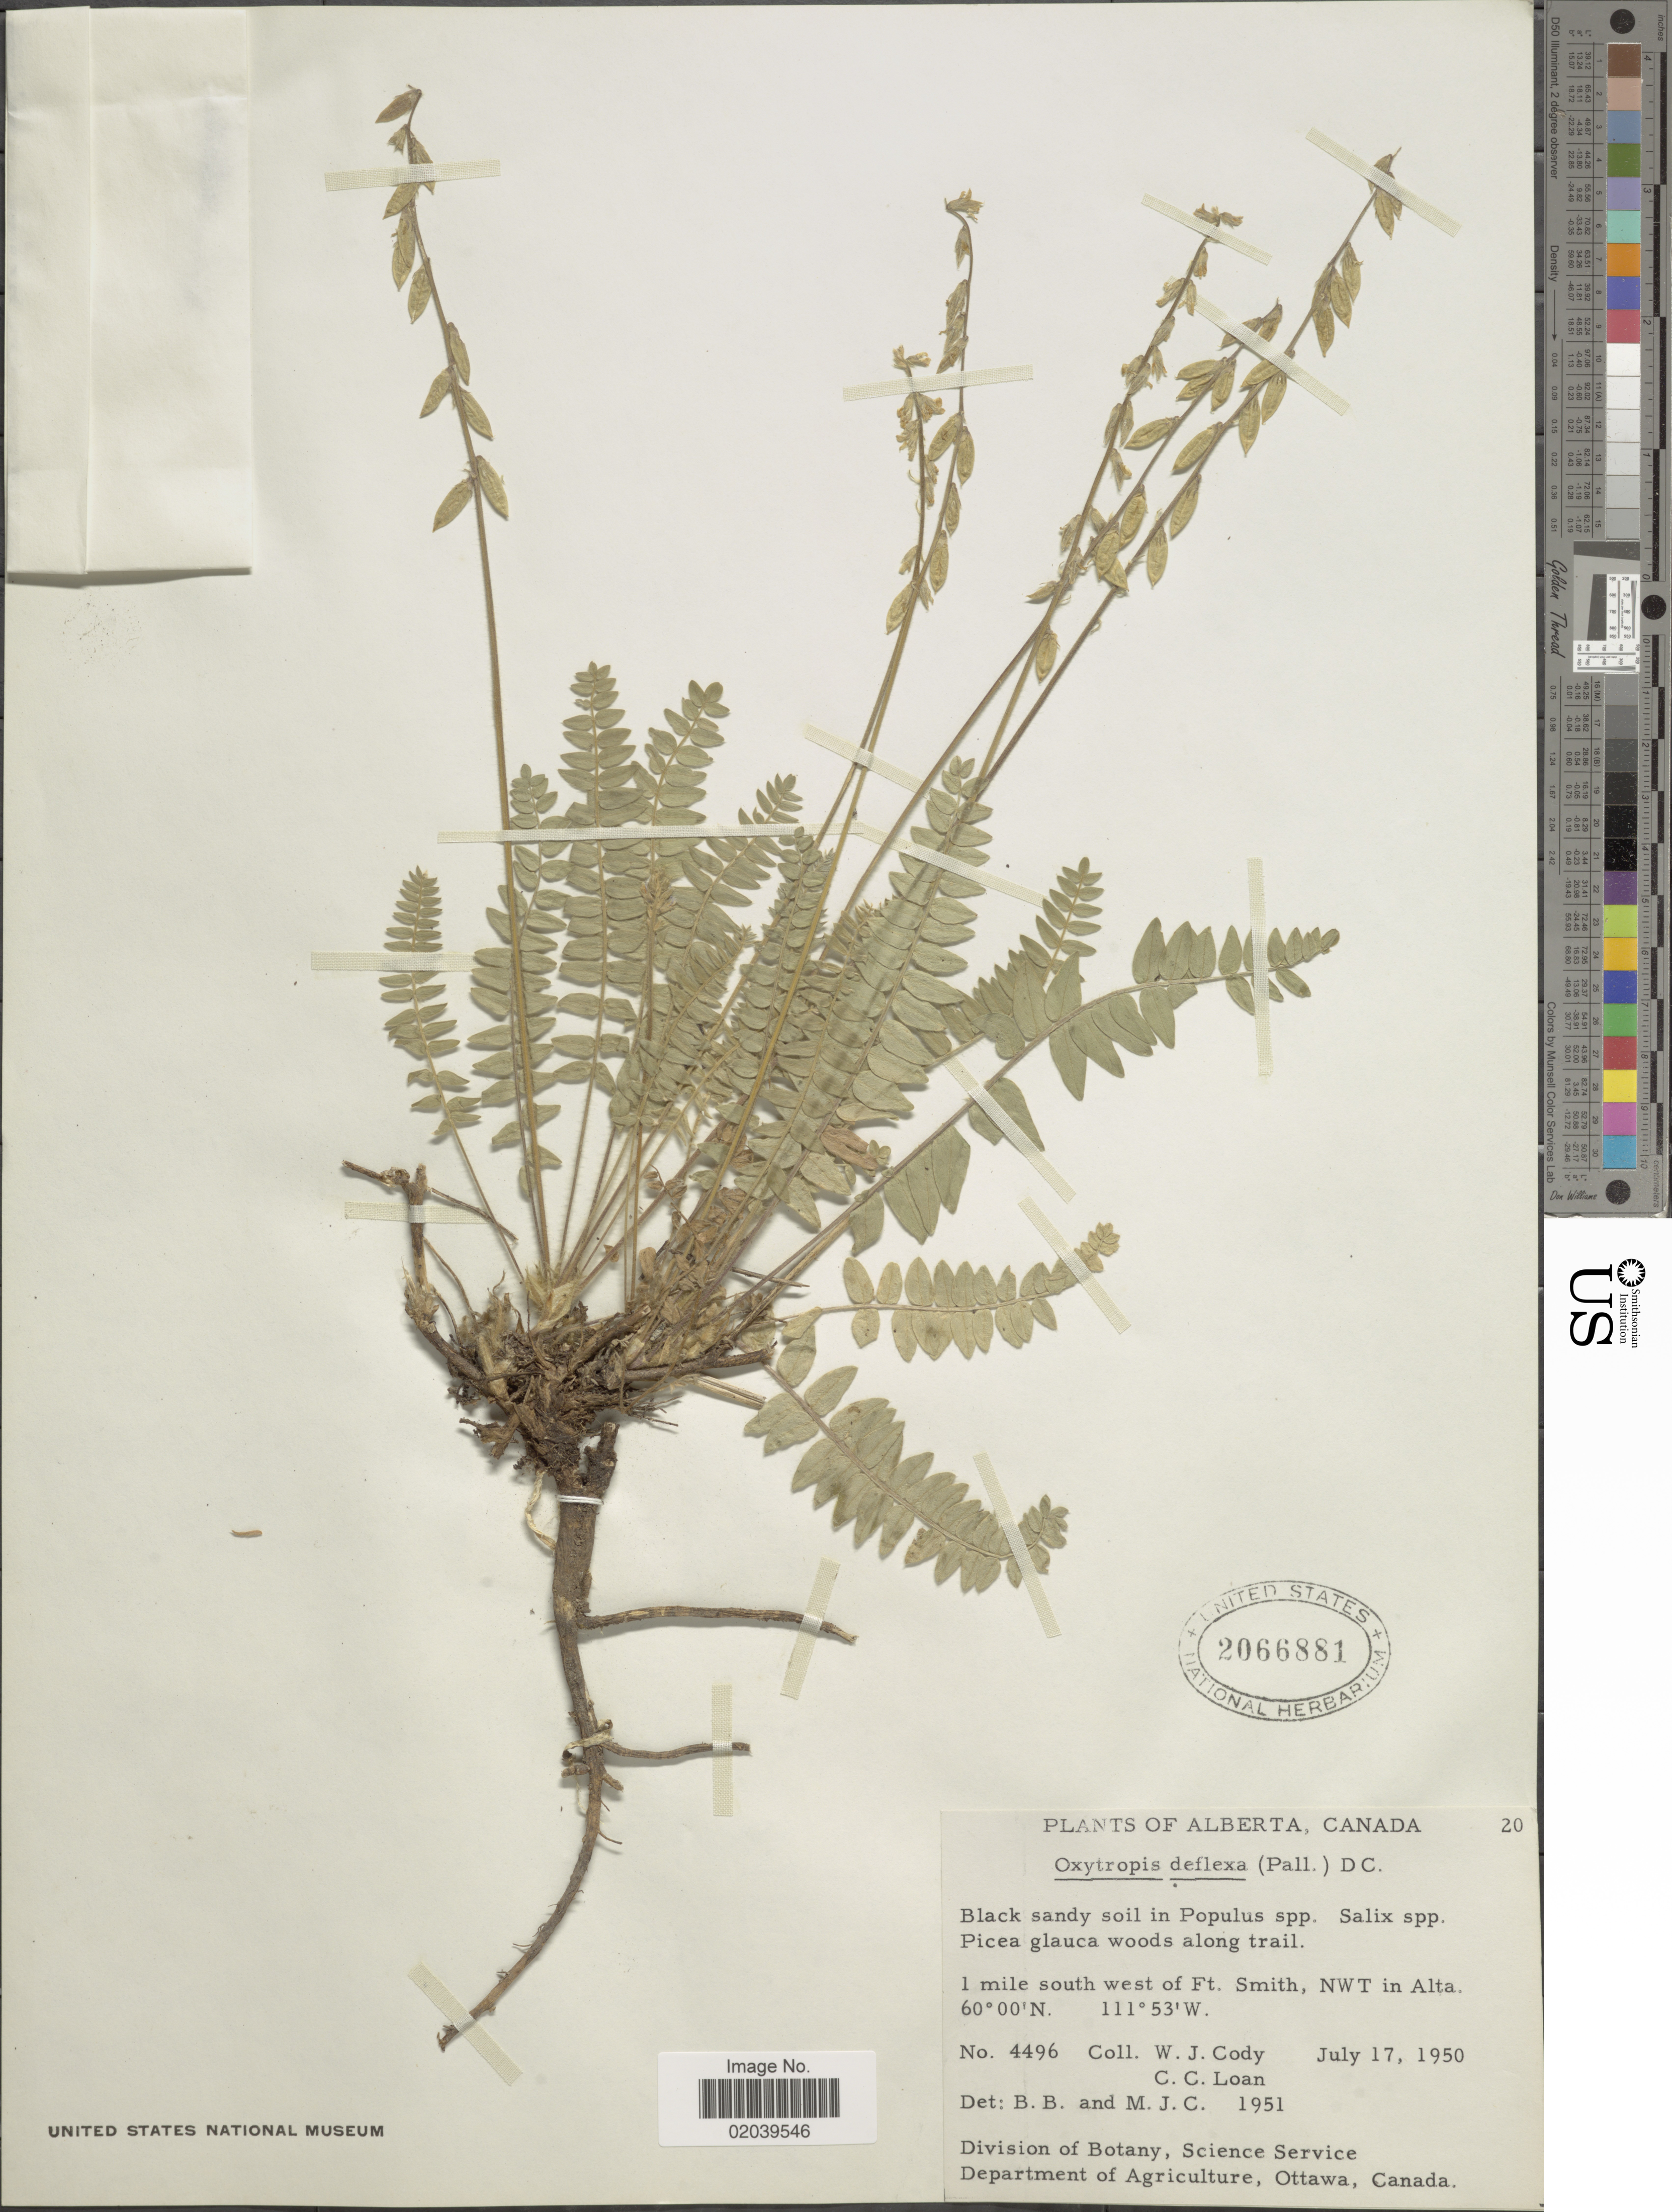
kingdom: Plantae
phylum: Tracheophyta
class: Magnoliopsida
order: Fabales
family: Fabaceae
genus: Oxytropis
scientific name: Oxytropis deflexa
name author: (Pall.) DC.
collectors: W. Cody & C. Loan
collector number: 4496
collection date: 1950-07-17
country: Canada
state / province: Alberta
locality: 1 mile south west of Ft. Smith, NWT in Alta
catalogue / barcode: US 2066881